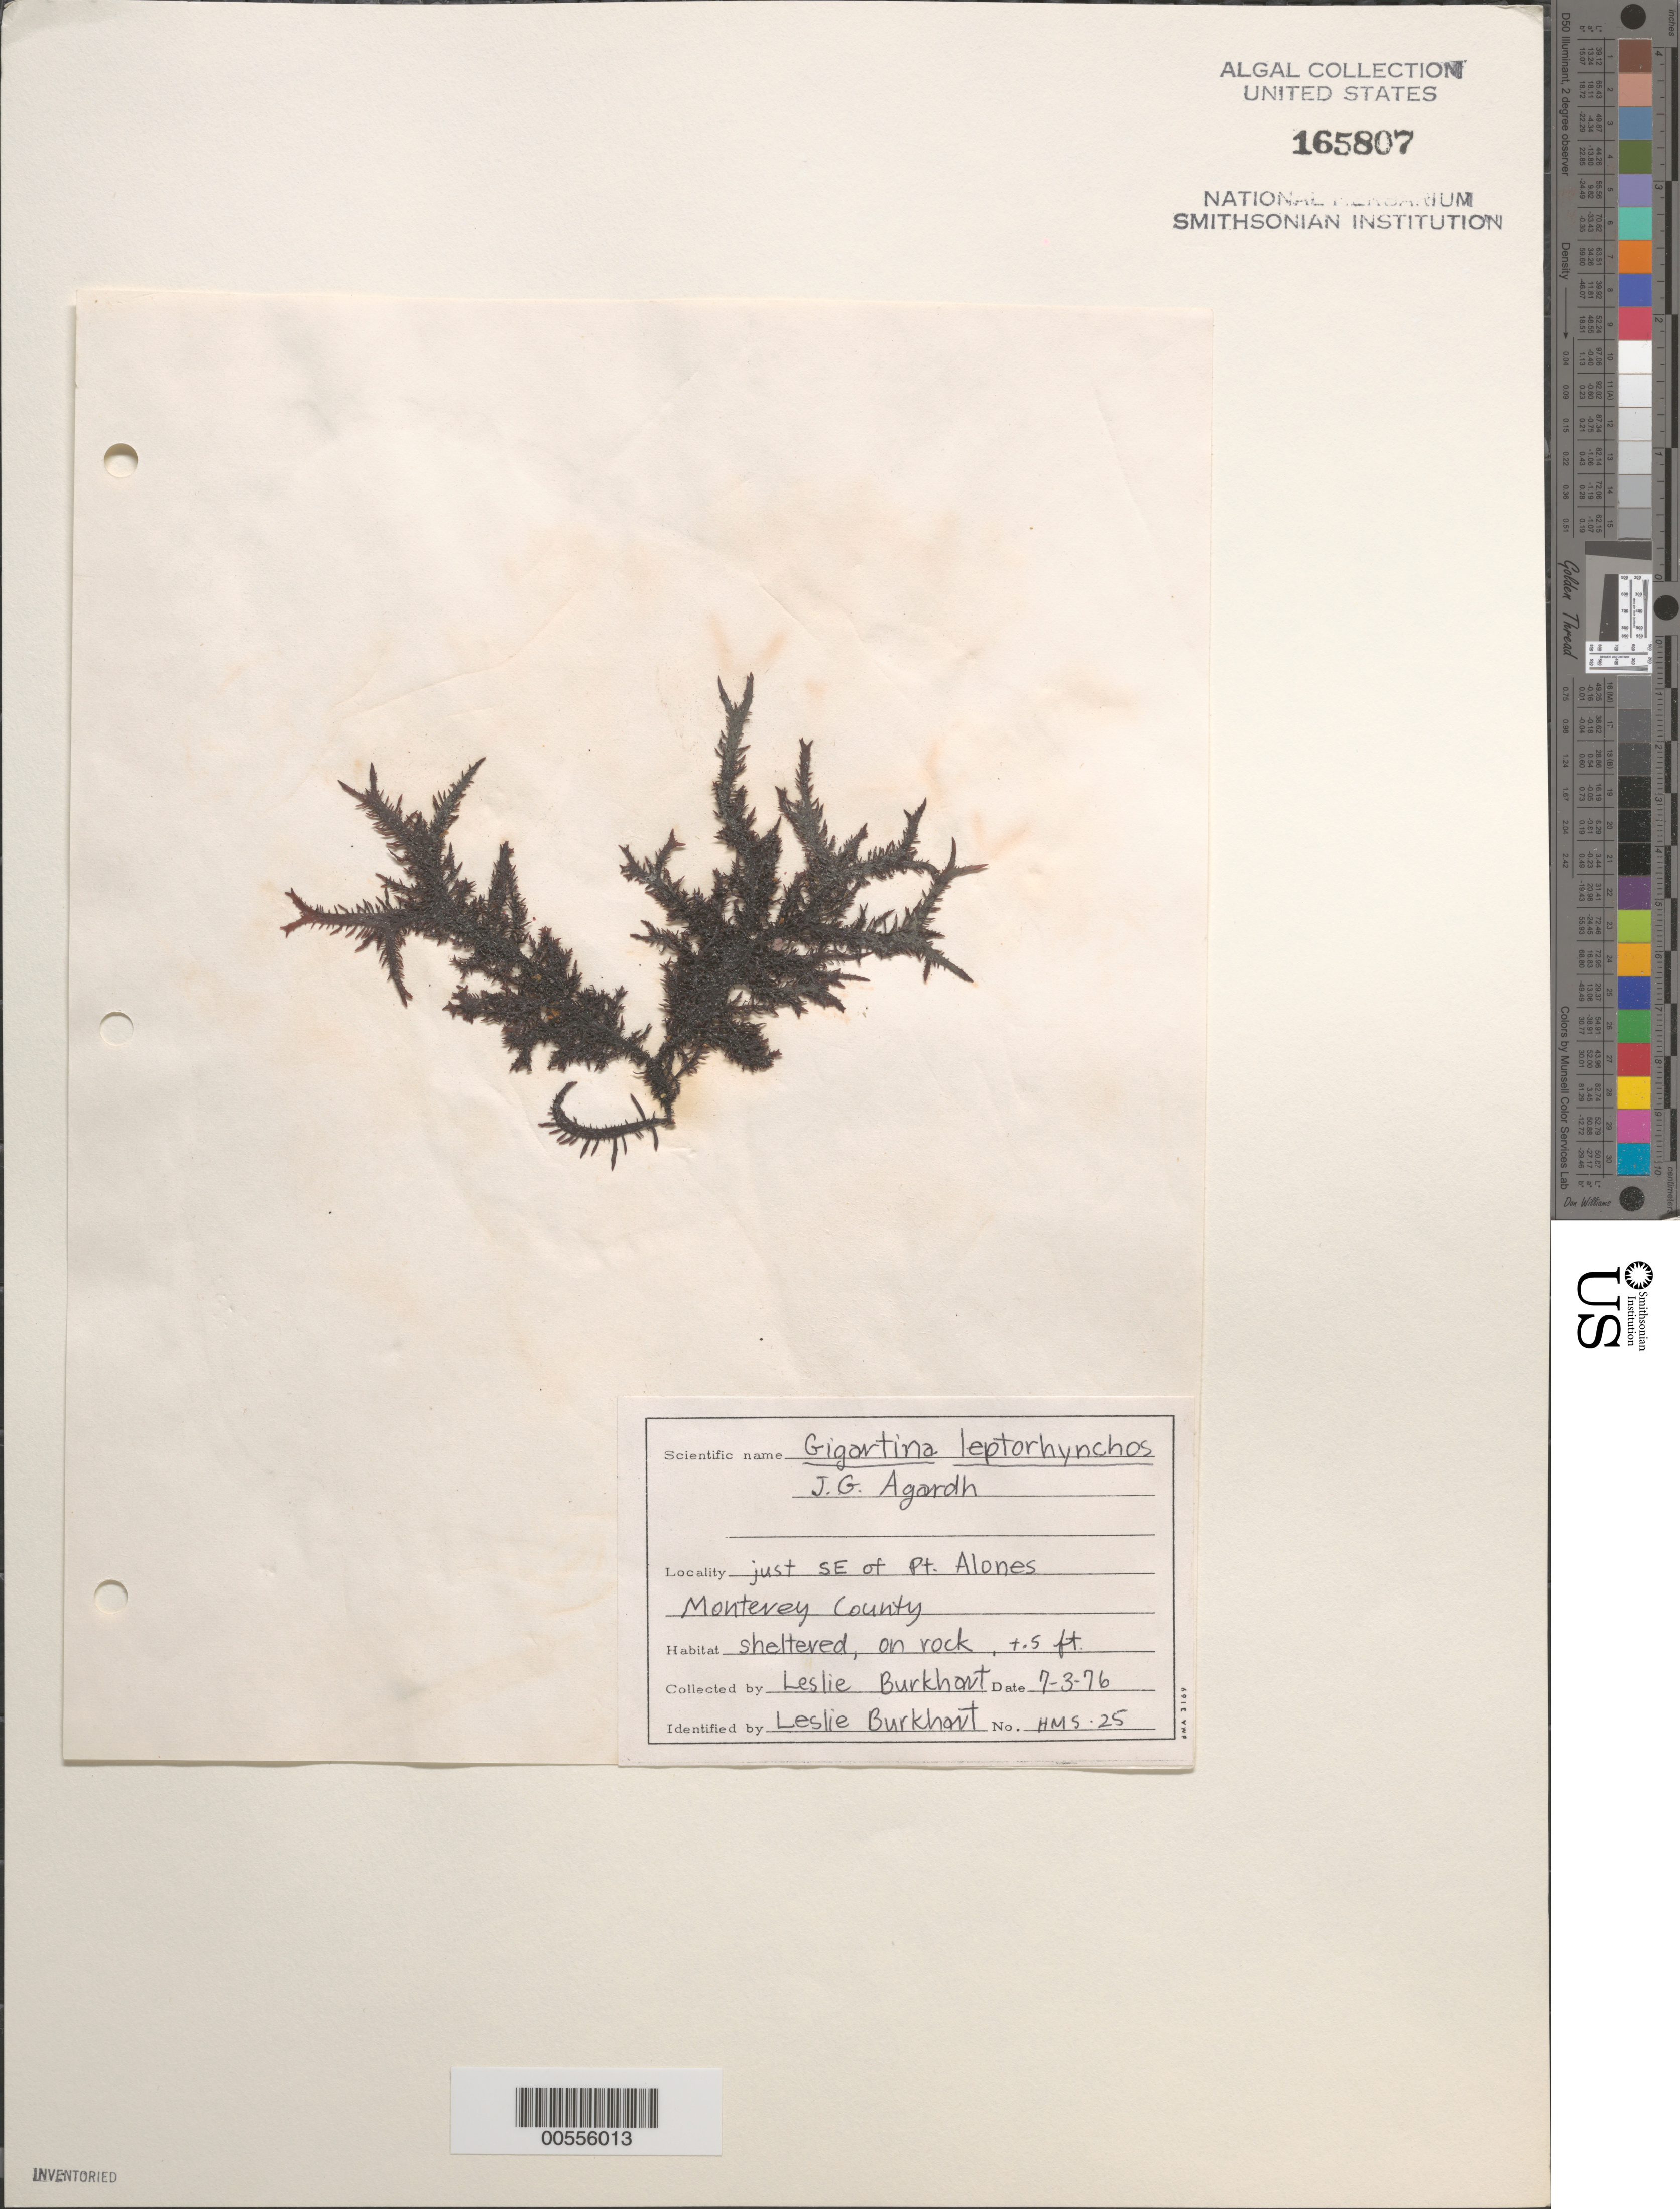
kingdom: Plantae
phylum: Rhodophyta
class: Florideophyceae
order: Gigartinales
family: Gigartinaceae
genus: Mazzaella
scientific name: Mazzaella leptorhynchos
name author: (J. Agardh) Leister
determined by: Algae name updating Project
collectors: L. Burkhart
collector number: Hms-25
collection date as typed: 03 Jul 1976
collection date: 1976-07-03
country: United States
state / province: California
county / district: Monterey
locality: Just southeast of Point Alones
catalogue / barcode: US 165807